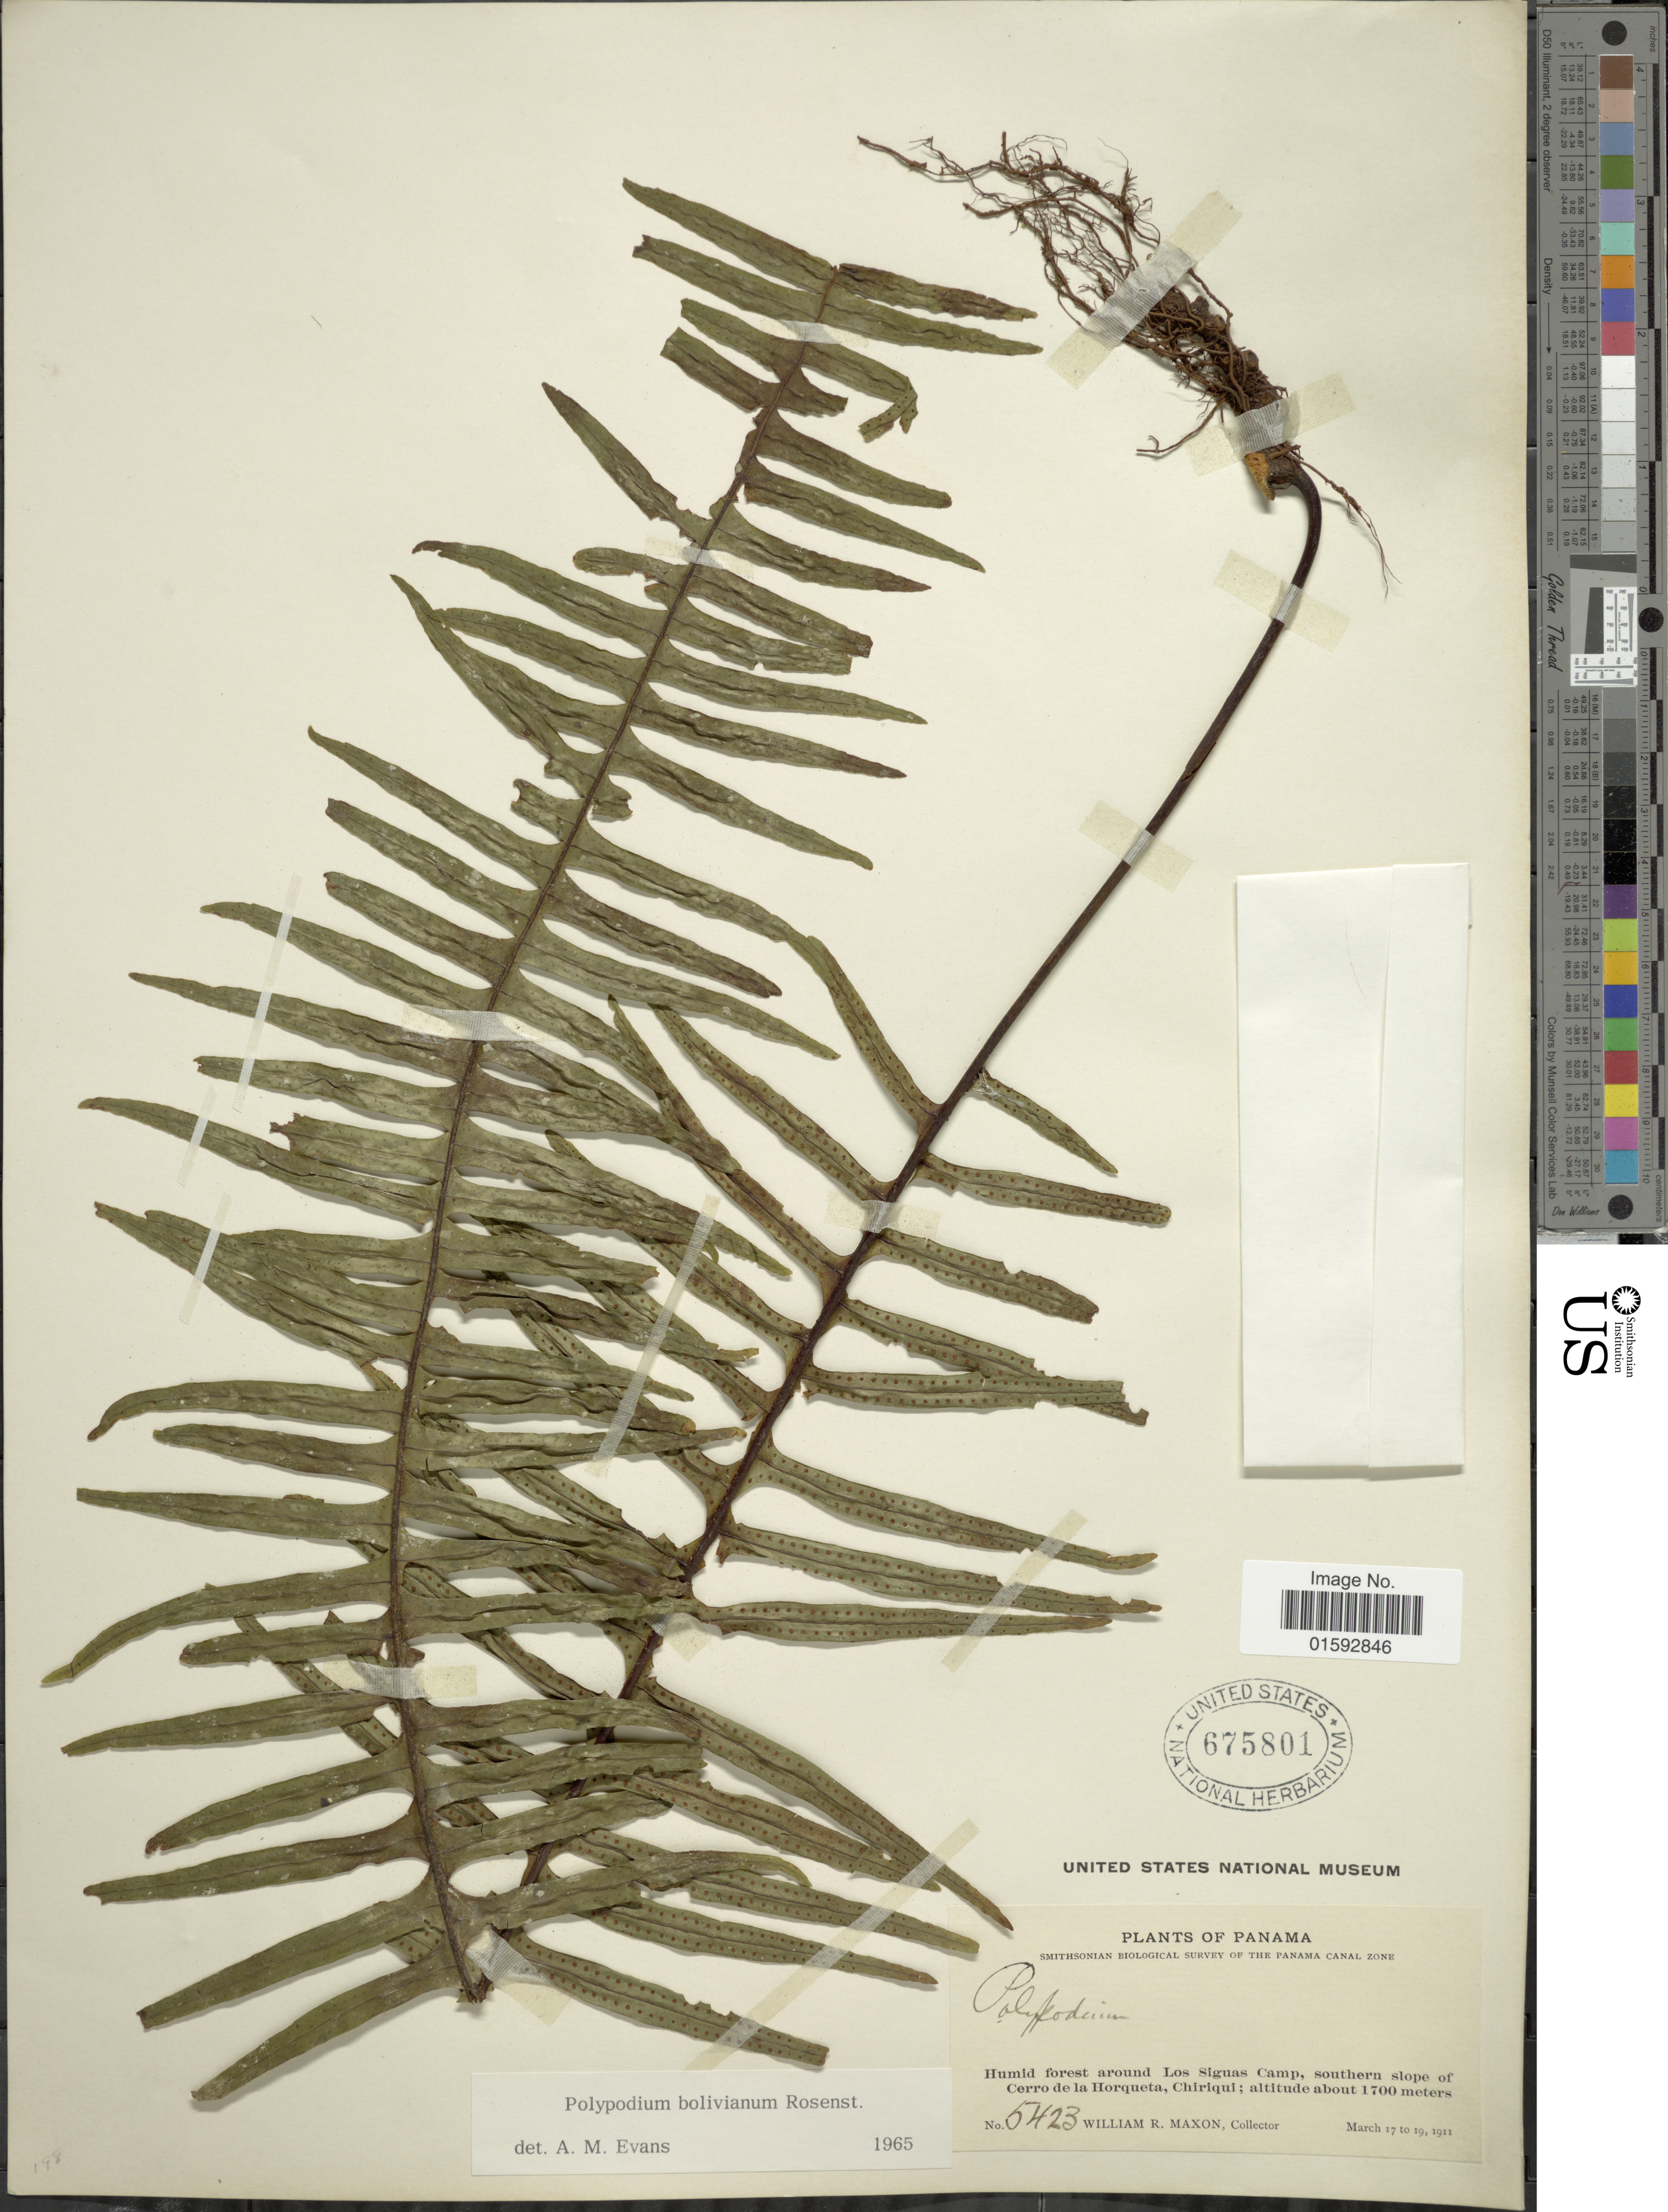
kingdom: Plantae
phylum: Tracheophyta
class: Polypodiopsida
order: Polypodiales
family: Polypodiaceae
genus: Pecluma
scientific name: Pecluma divaricata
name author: (E. Fourn.) Mickel & Beitel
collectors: W. R. Maxon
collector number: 5423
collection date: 1911-03-17/1911-03-19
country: Panama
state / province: Chiriqui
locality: Humid forest around Los Siguas Camp, southern slope of Cerro de la Horqueta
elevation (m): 1700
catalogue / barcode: US 675801